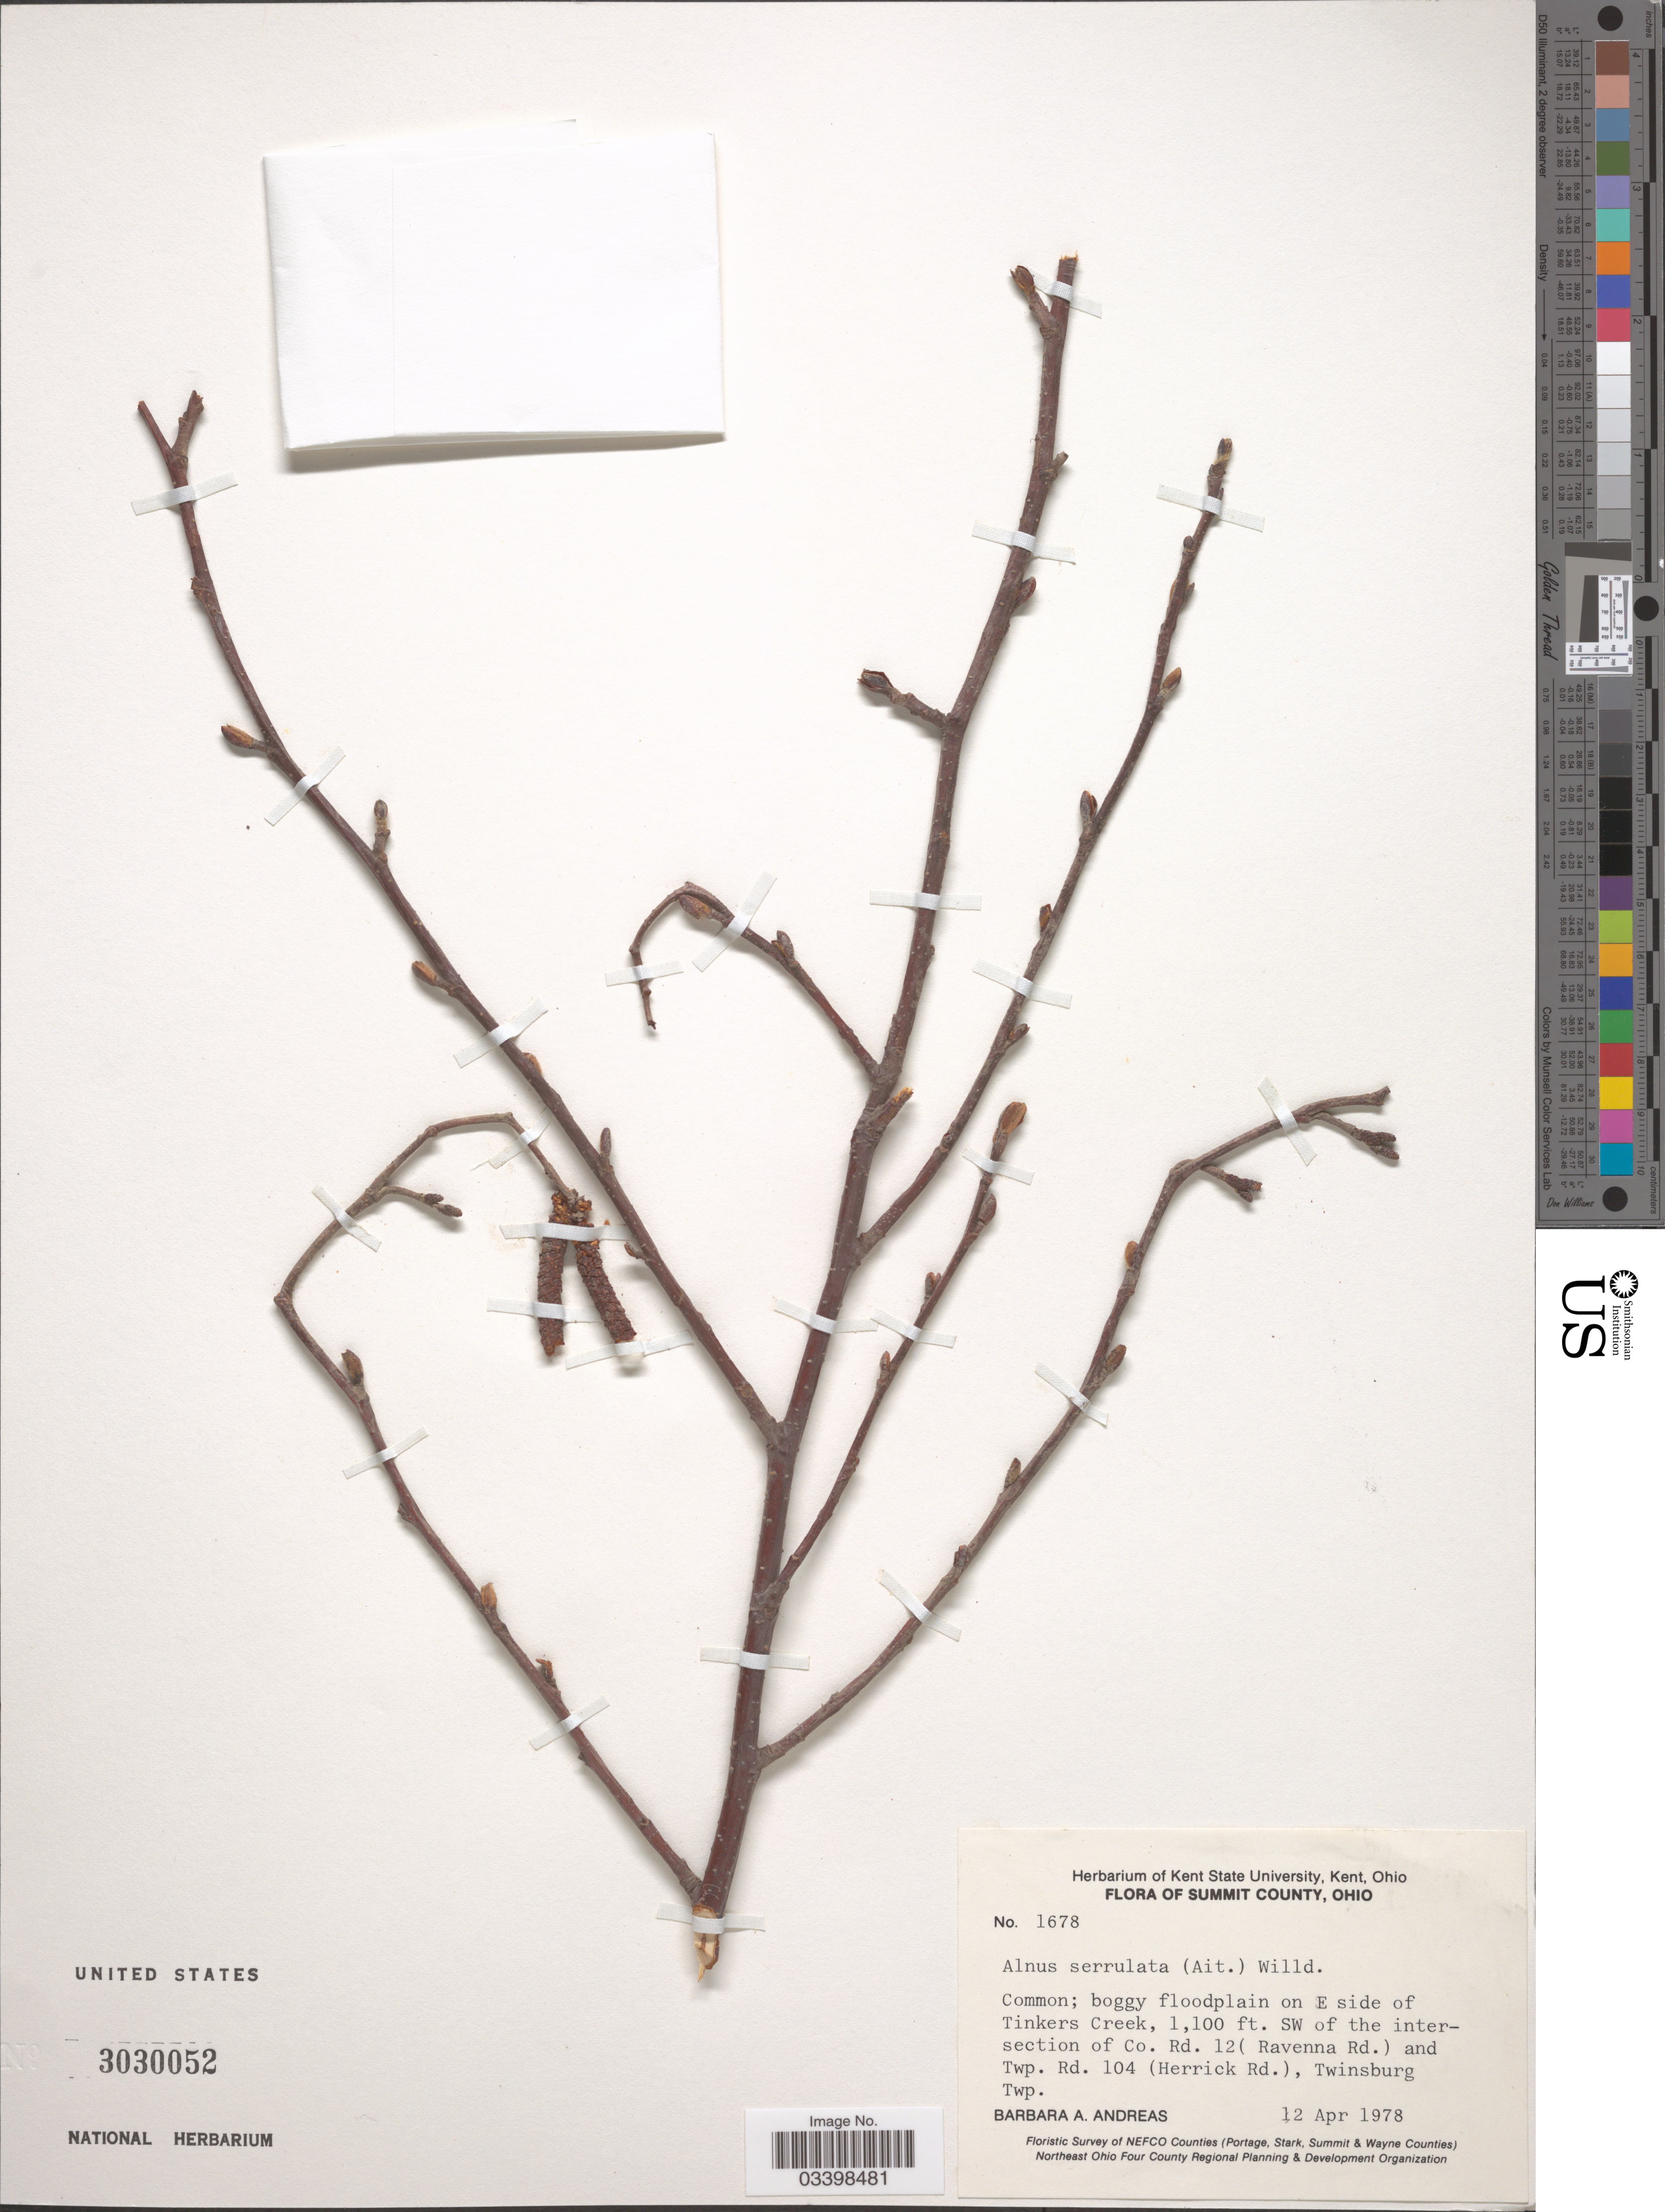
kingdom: Plantae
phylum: Tracheophyta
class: Magnoliopsida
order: Fagales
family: Betulaceae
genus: Alnus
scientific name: Alnus serrulata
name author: (Aiton) Willd.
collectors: B. A. Andreas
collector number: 1678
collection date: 1978-04-12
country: United States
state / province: Ohio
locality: Summit County. Boggy floodplain on E side of Tinkers Creek, 1,100 ft. SW of the intersection of Co. Rd. 12 (Ravenna Rd.) and Twp. Rd. 104 (Herrick Rd.), Twinsburg Twp.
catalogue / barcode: US 3030052